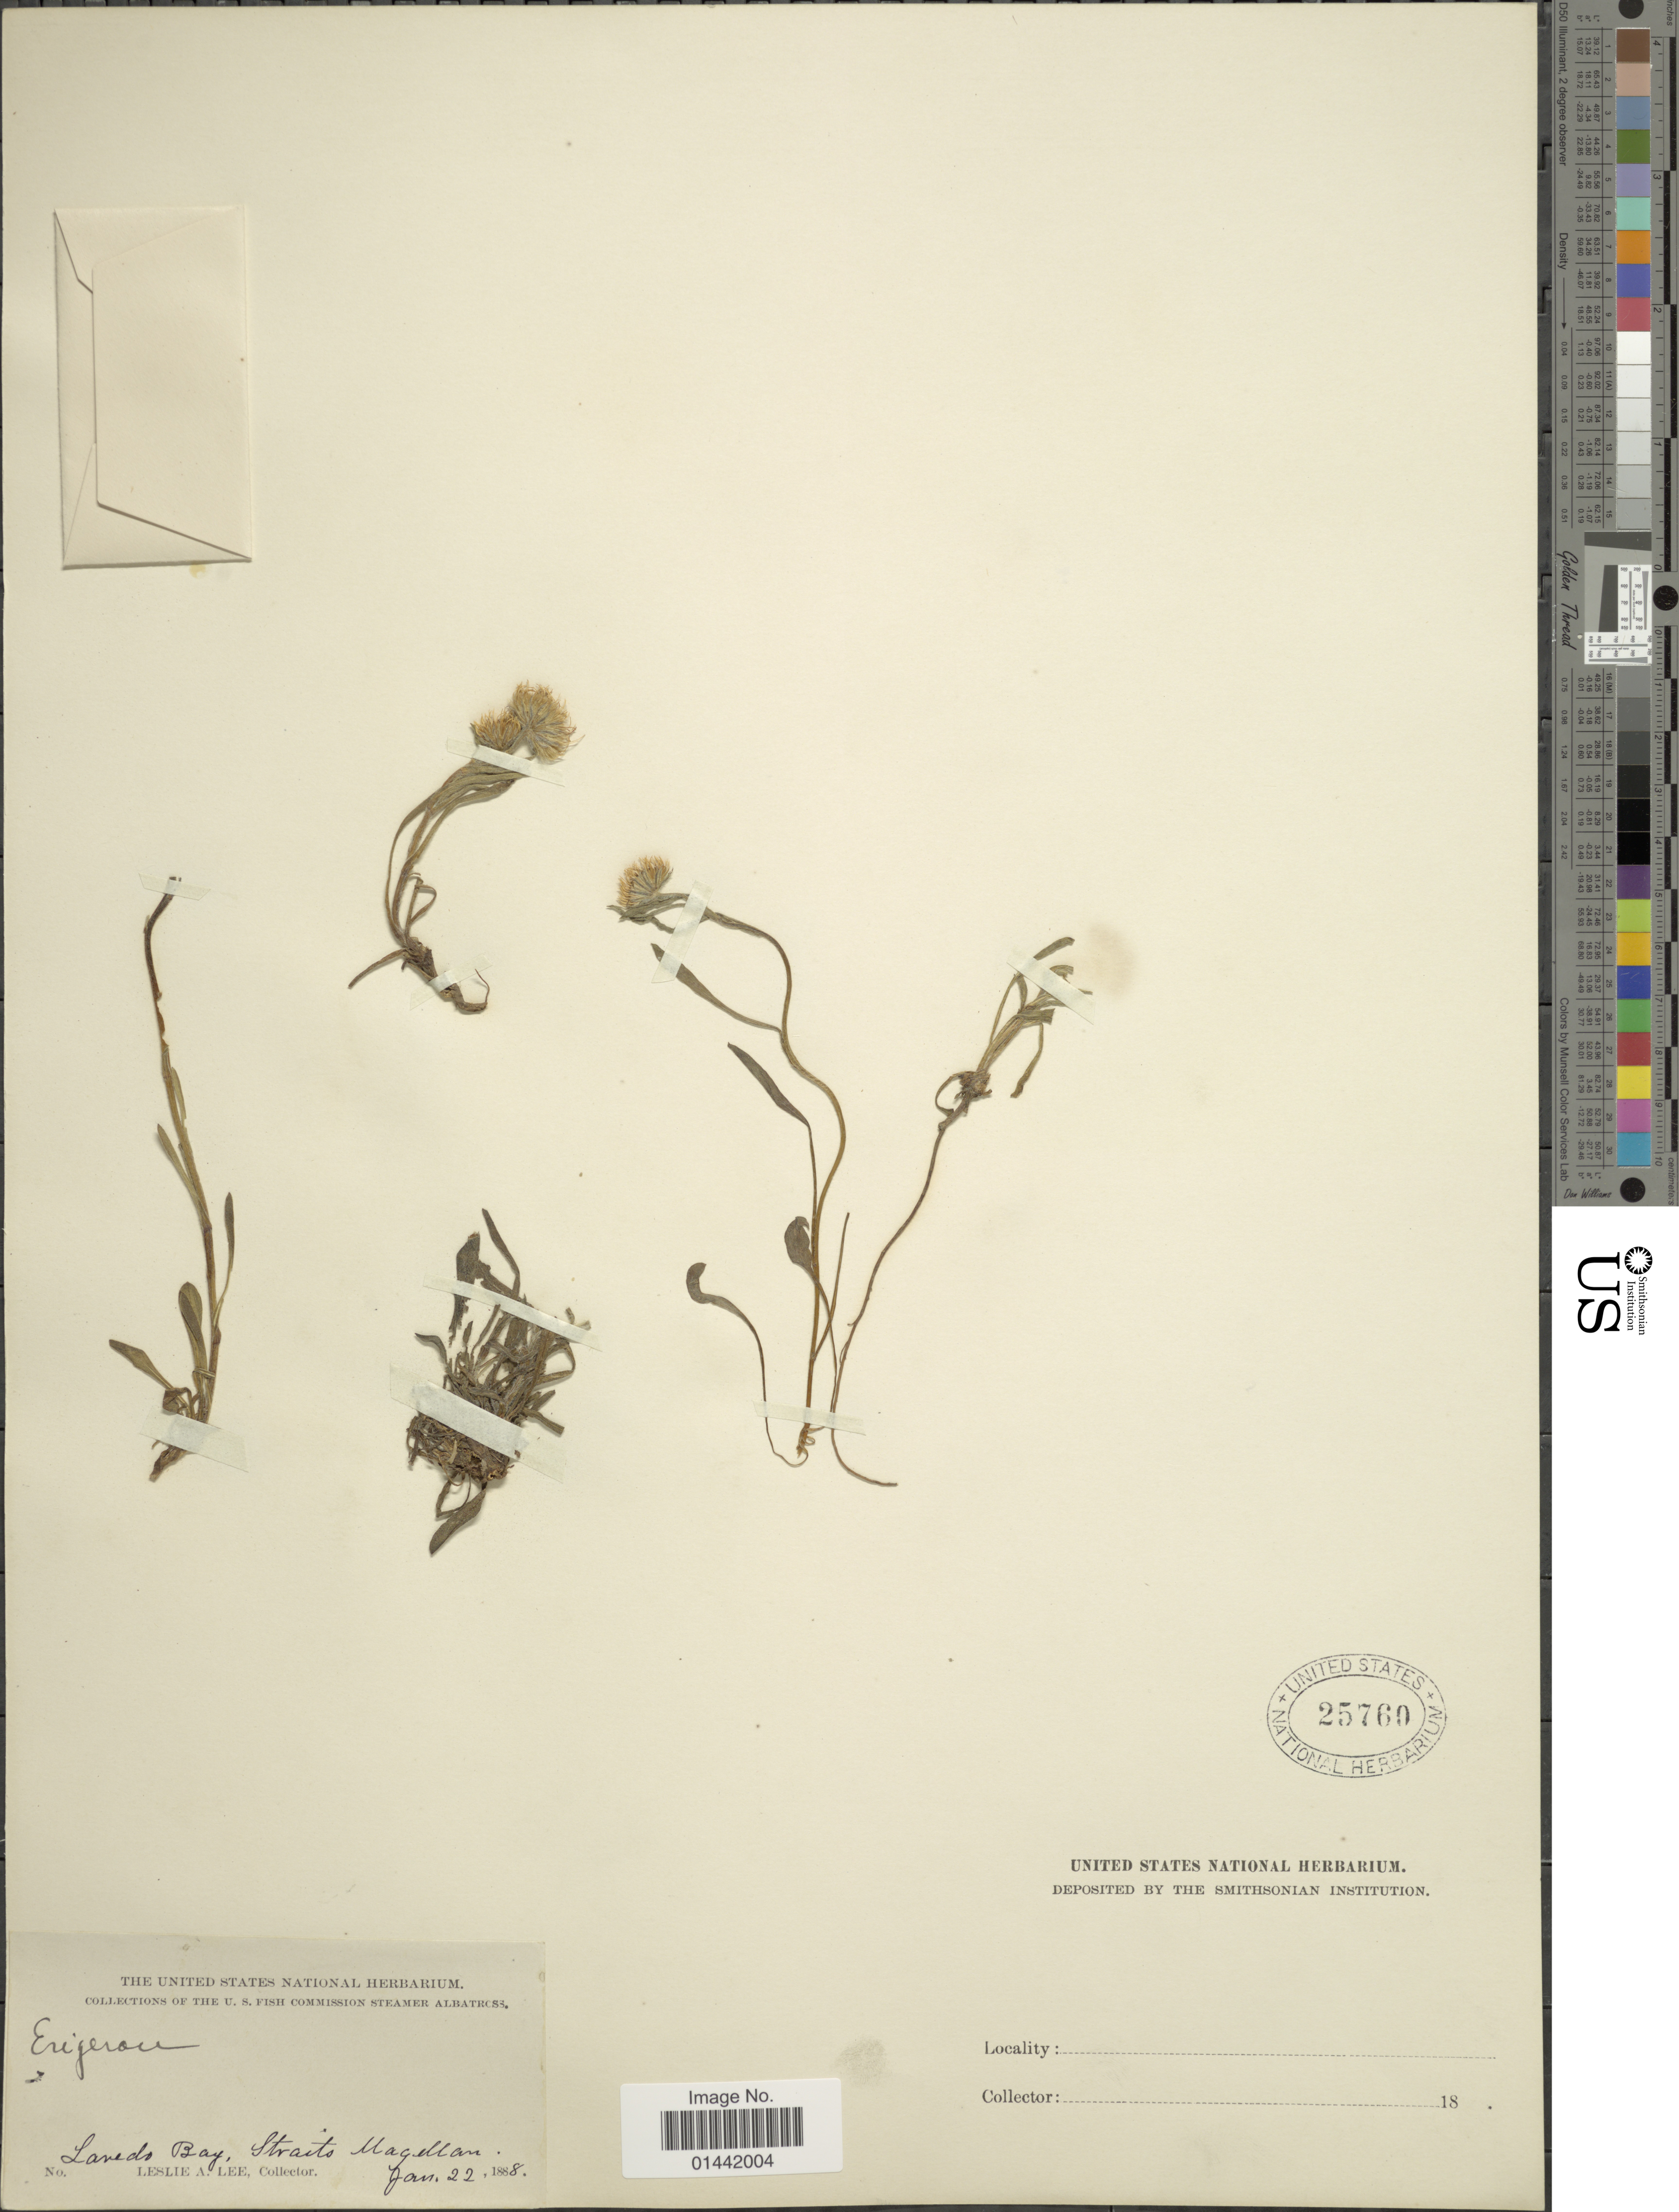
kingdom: Plantae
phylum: Tracheophyta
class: Magnoliopsida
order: Asterales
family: Asteraceae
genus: Erigeron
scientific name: Erigeron alpinus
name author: L.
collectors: L. Lee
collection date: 1888-01-22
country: Chile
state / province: Magallanes y de la Antártica Chilena (XII)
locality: Laredo bay, Straits of Magellan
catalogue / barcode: US 25760